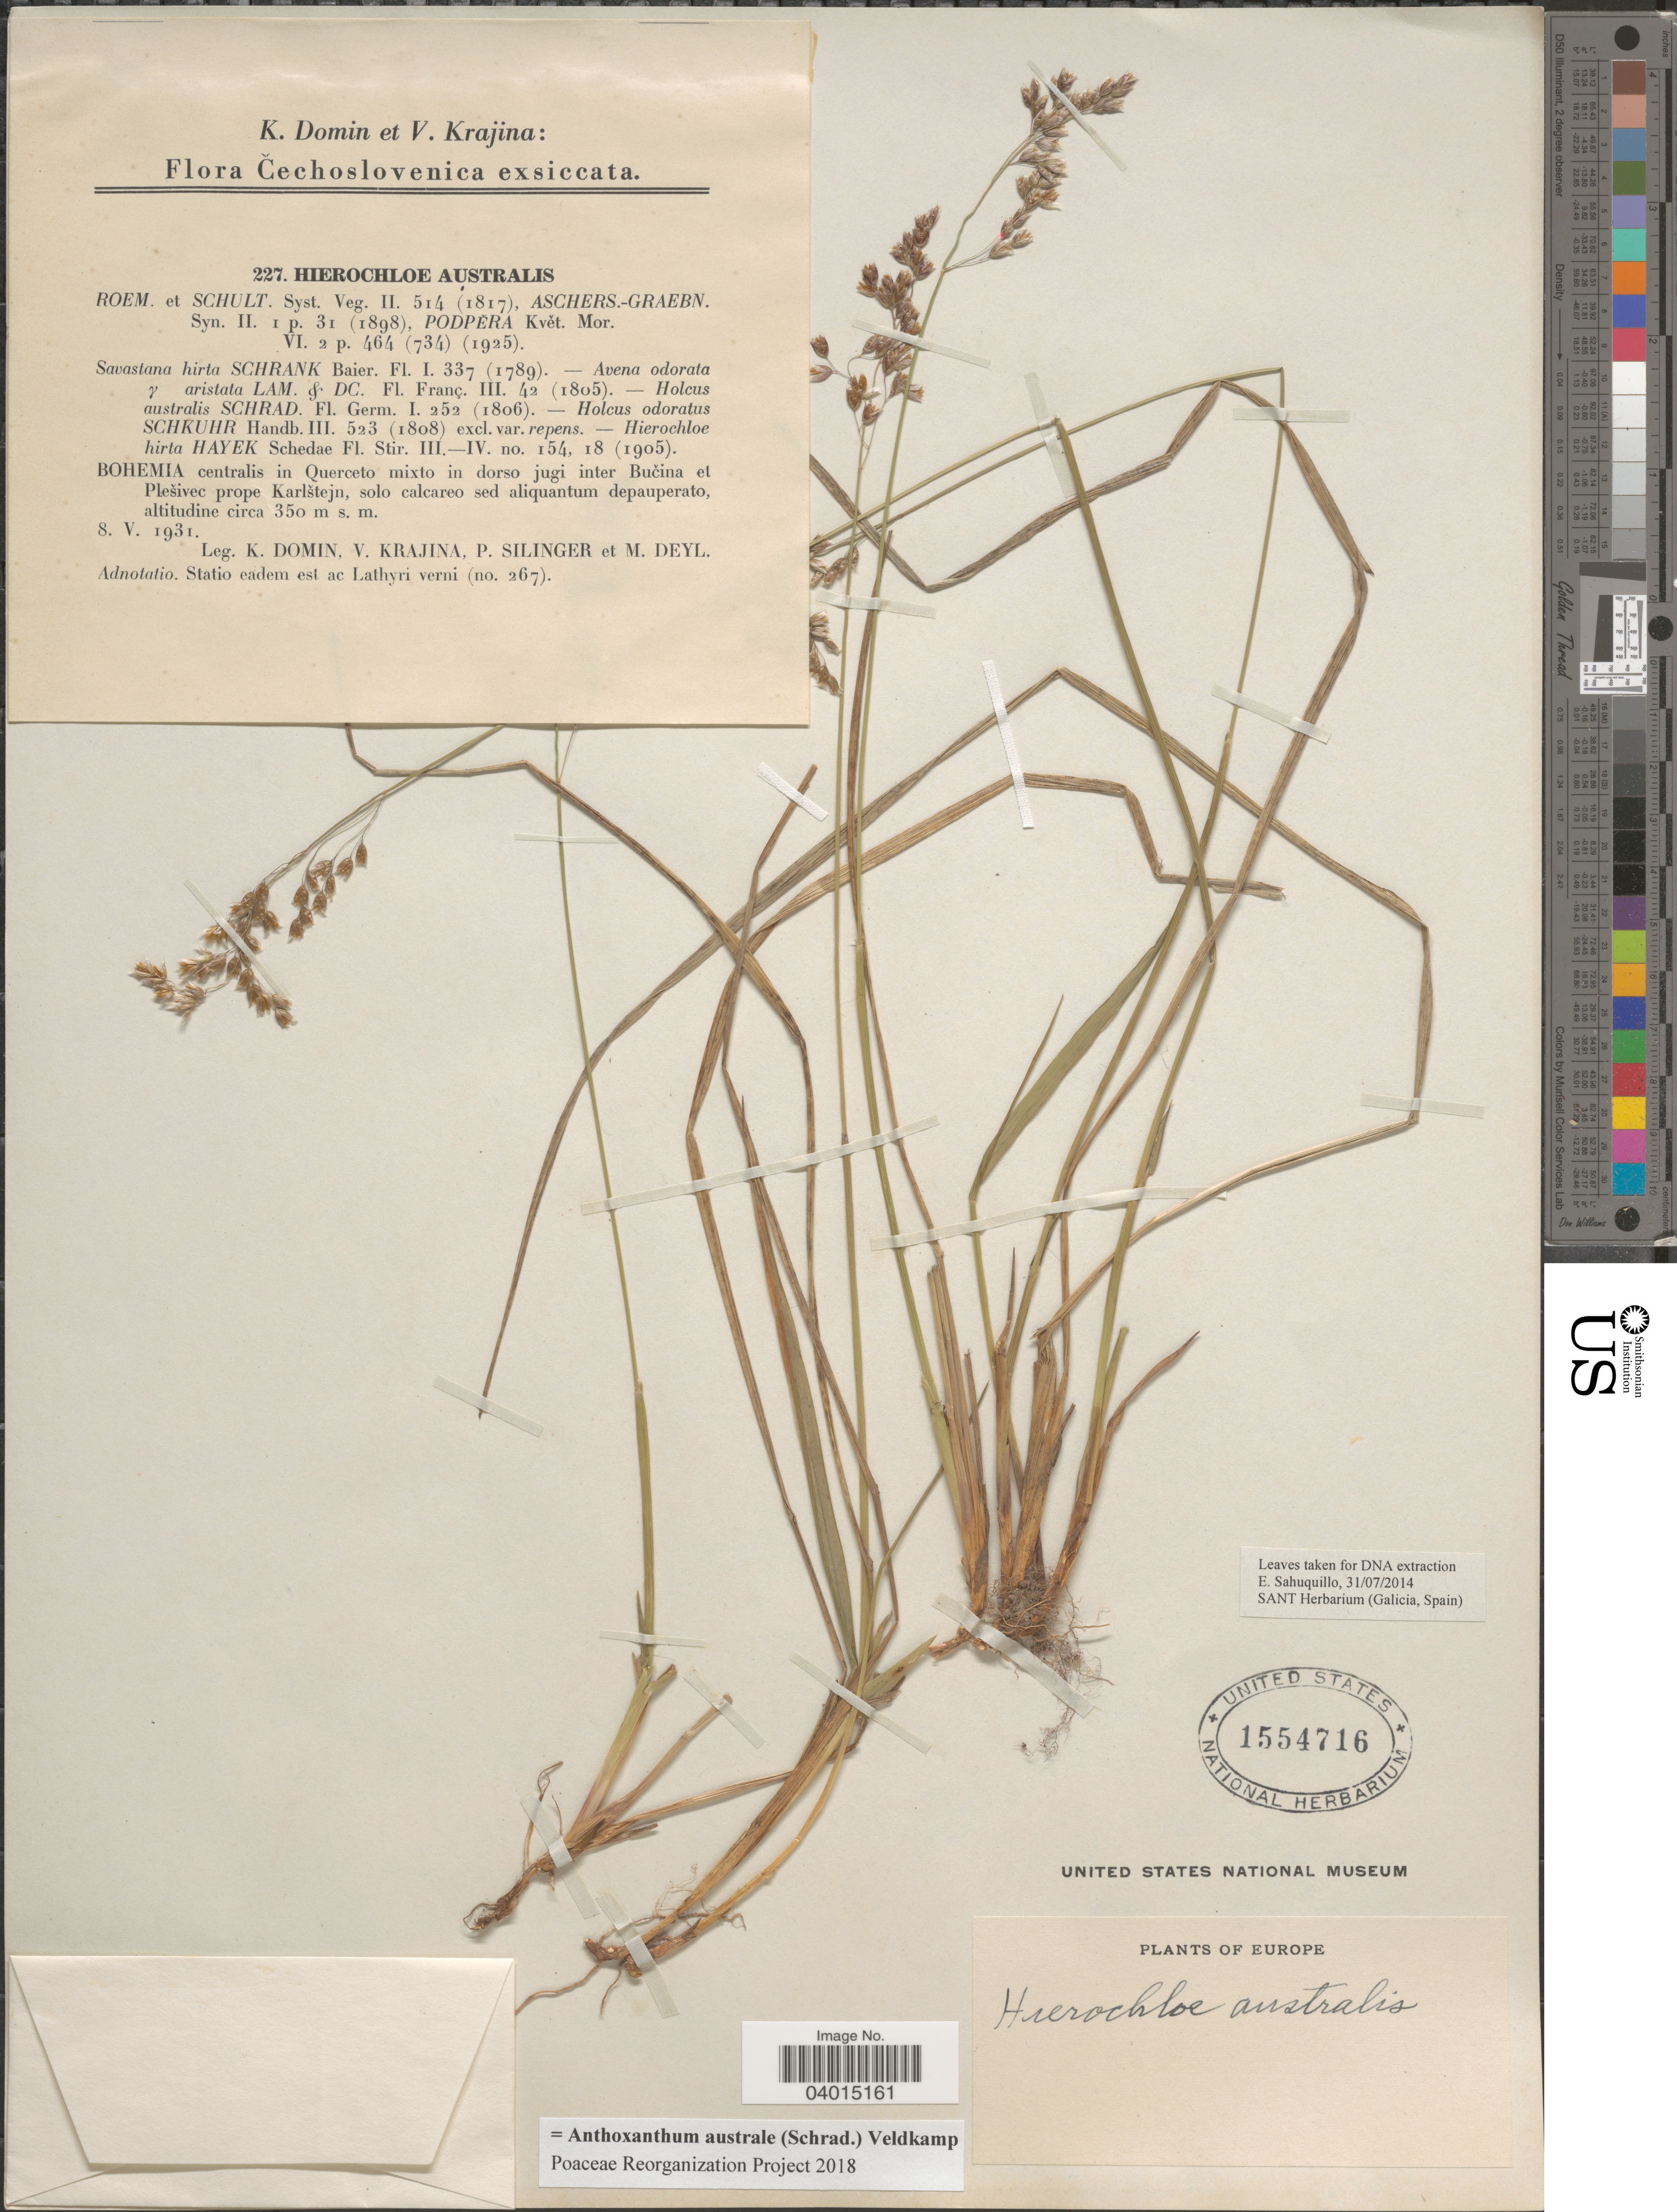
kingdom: Plantae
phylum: Tracheophyta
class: Liliopsida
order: Poales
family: Poaceae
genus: Anthoxanthum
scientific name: Anthoxanthum australe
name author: (Schrad.) Veldkamp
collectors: K. Domin, V. Krajina, P. Silinger & M. Deyl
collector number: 227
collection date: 1931-05-08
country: Czechia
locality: Čechoslovenica. Bohemia centralis in Querceto mixto in dorso jugi inter Bučina et Plešivec prope Karlšstejn, solo calcareo sed aliquantum depauperato.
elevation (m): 350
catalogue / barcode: US 1554716